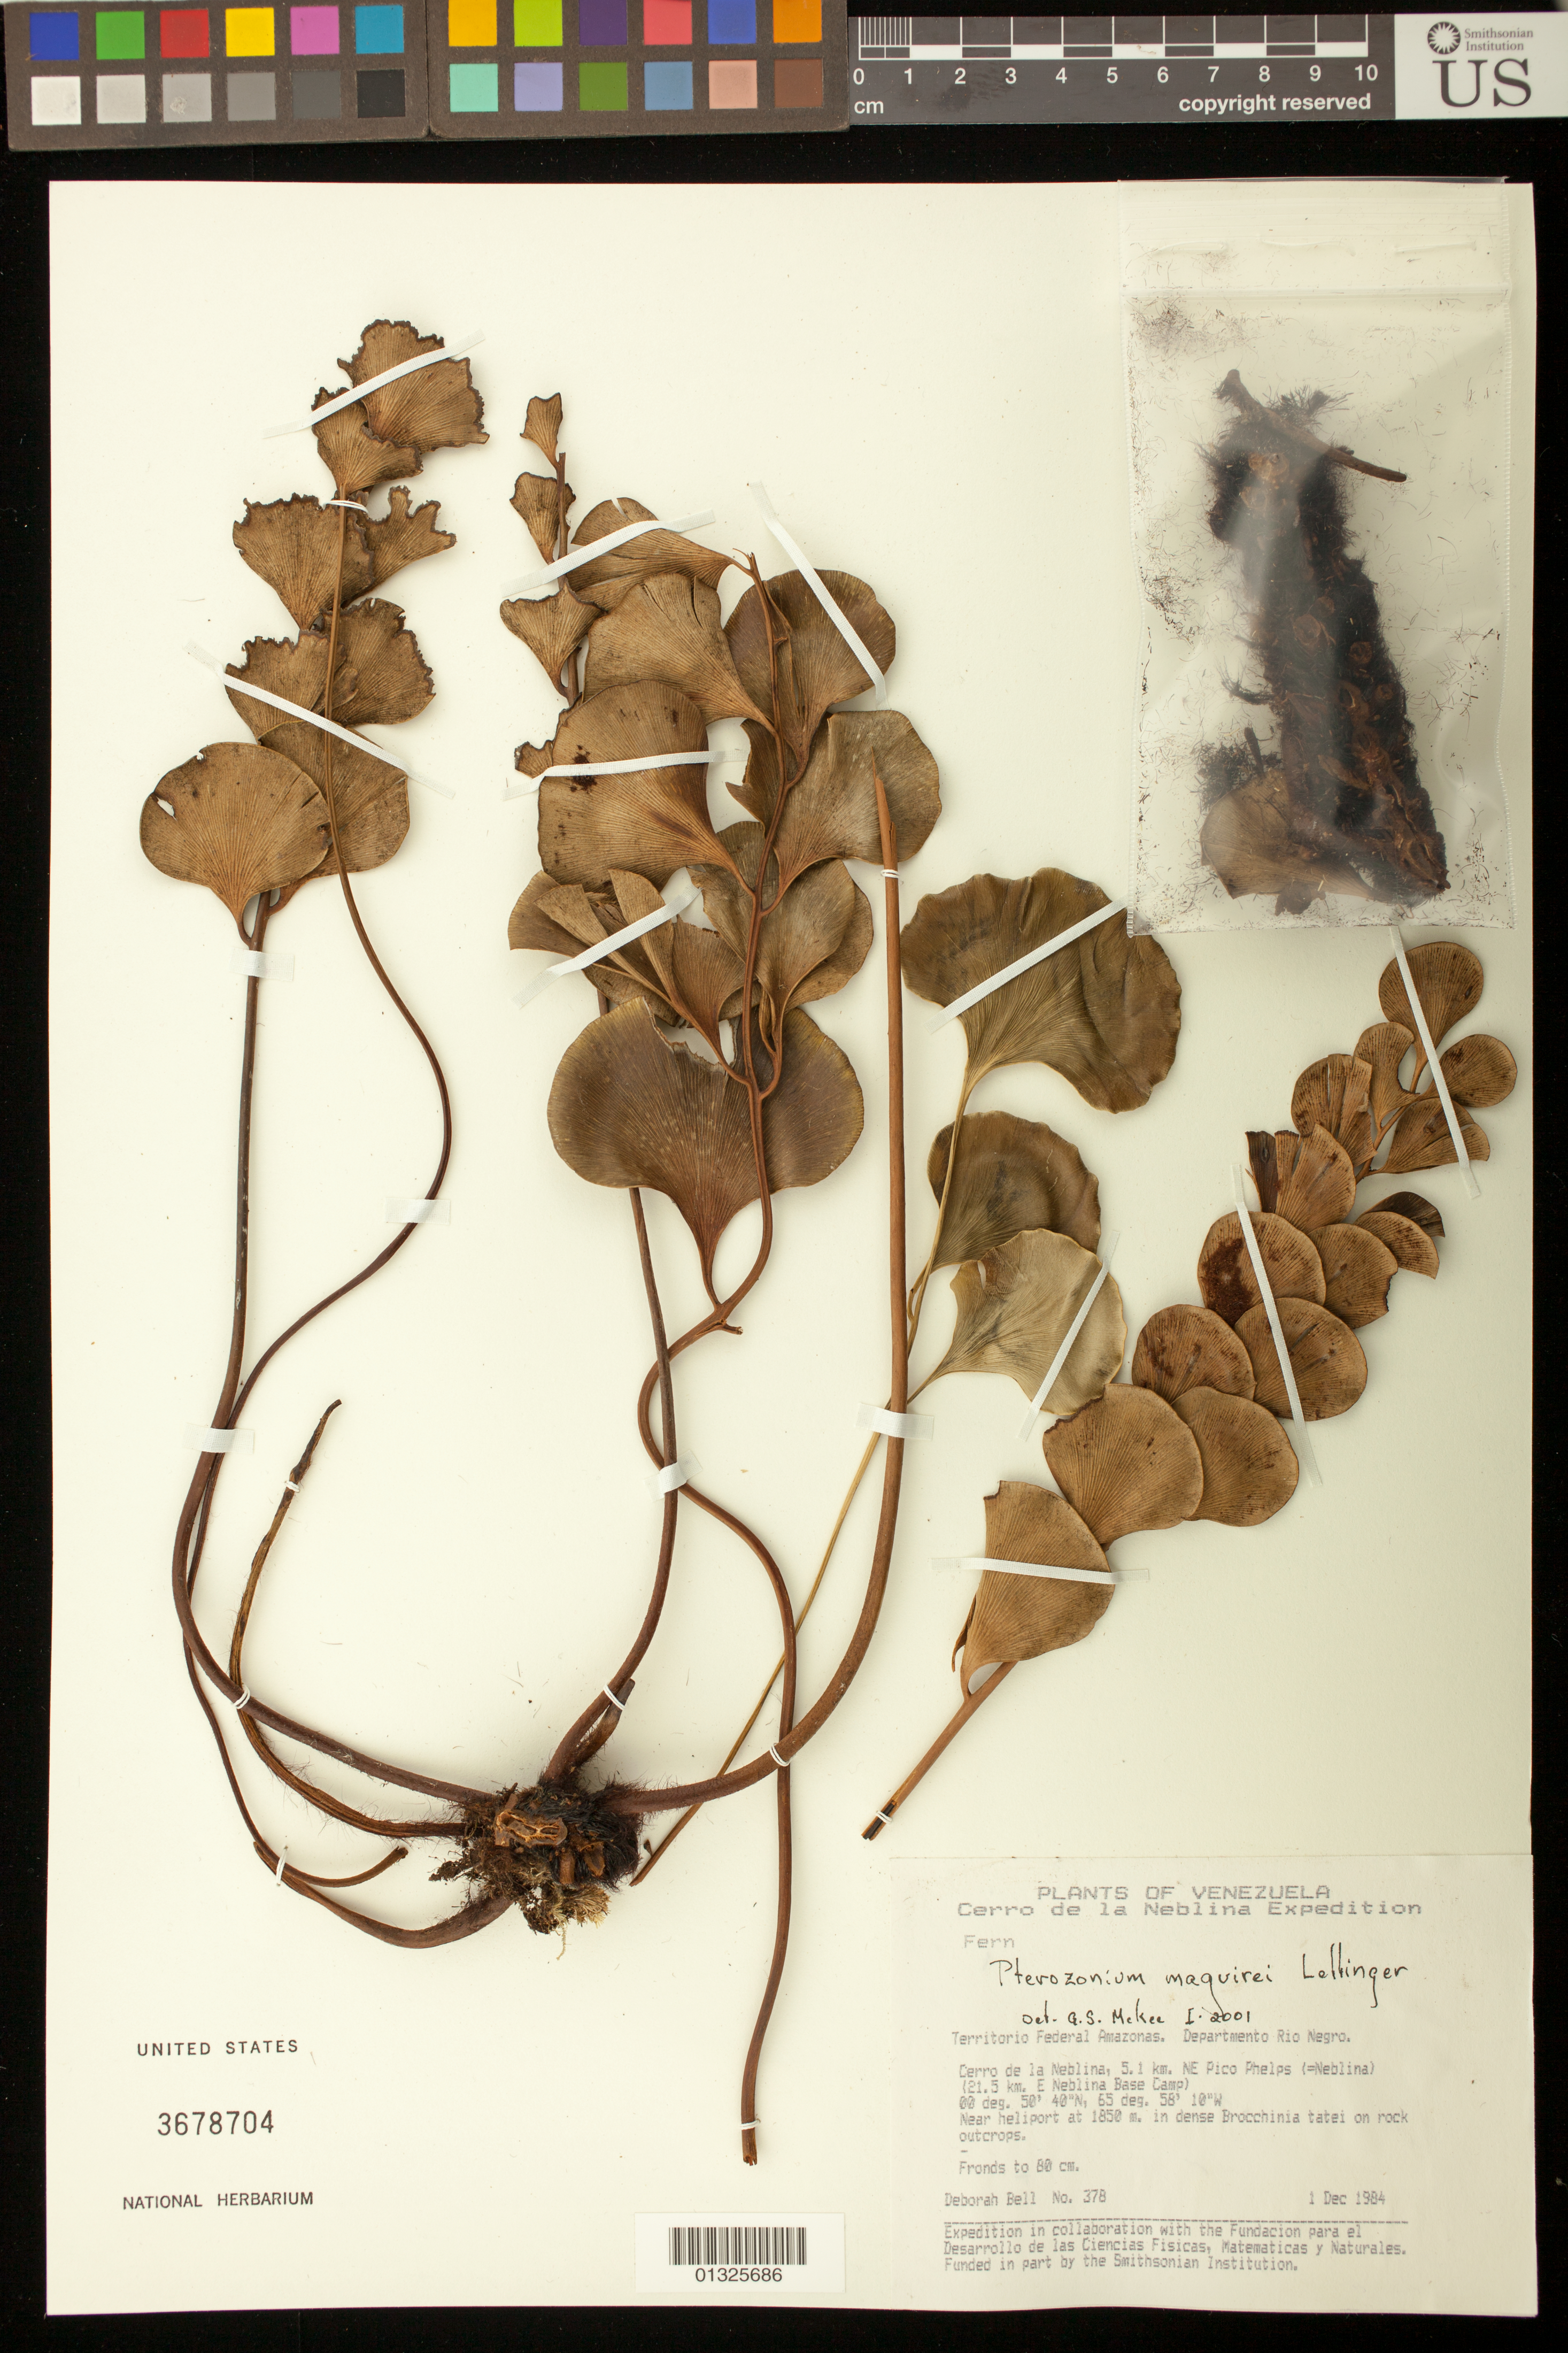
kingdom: Plantae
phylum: Tracheophyta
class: Polypodiopsida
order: Polypodiales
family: Pteridaceae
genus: Pterozonium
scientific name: Pterozonium maguirei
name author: Lellinger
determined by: McKee, G., (BOT), Smithsonian Institution - National Museum of Natural History (UNITED STATES)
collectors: D. A. Bell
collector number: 378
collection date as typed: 01 Dec 1984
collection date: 1984-12-01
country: Venezuela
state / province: Amazonas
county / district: Rio Negro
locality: Cerro de la neblina base camp; 5.1 km ne pico phelps; near heliport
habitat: on rock outcrops.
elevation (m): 1850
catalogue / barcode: US 3678704